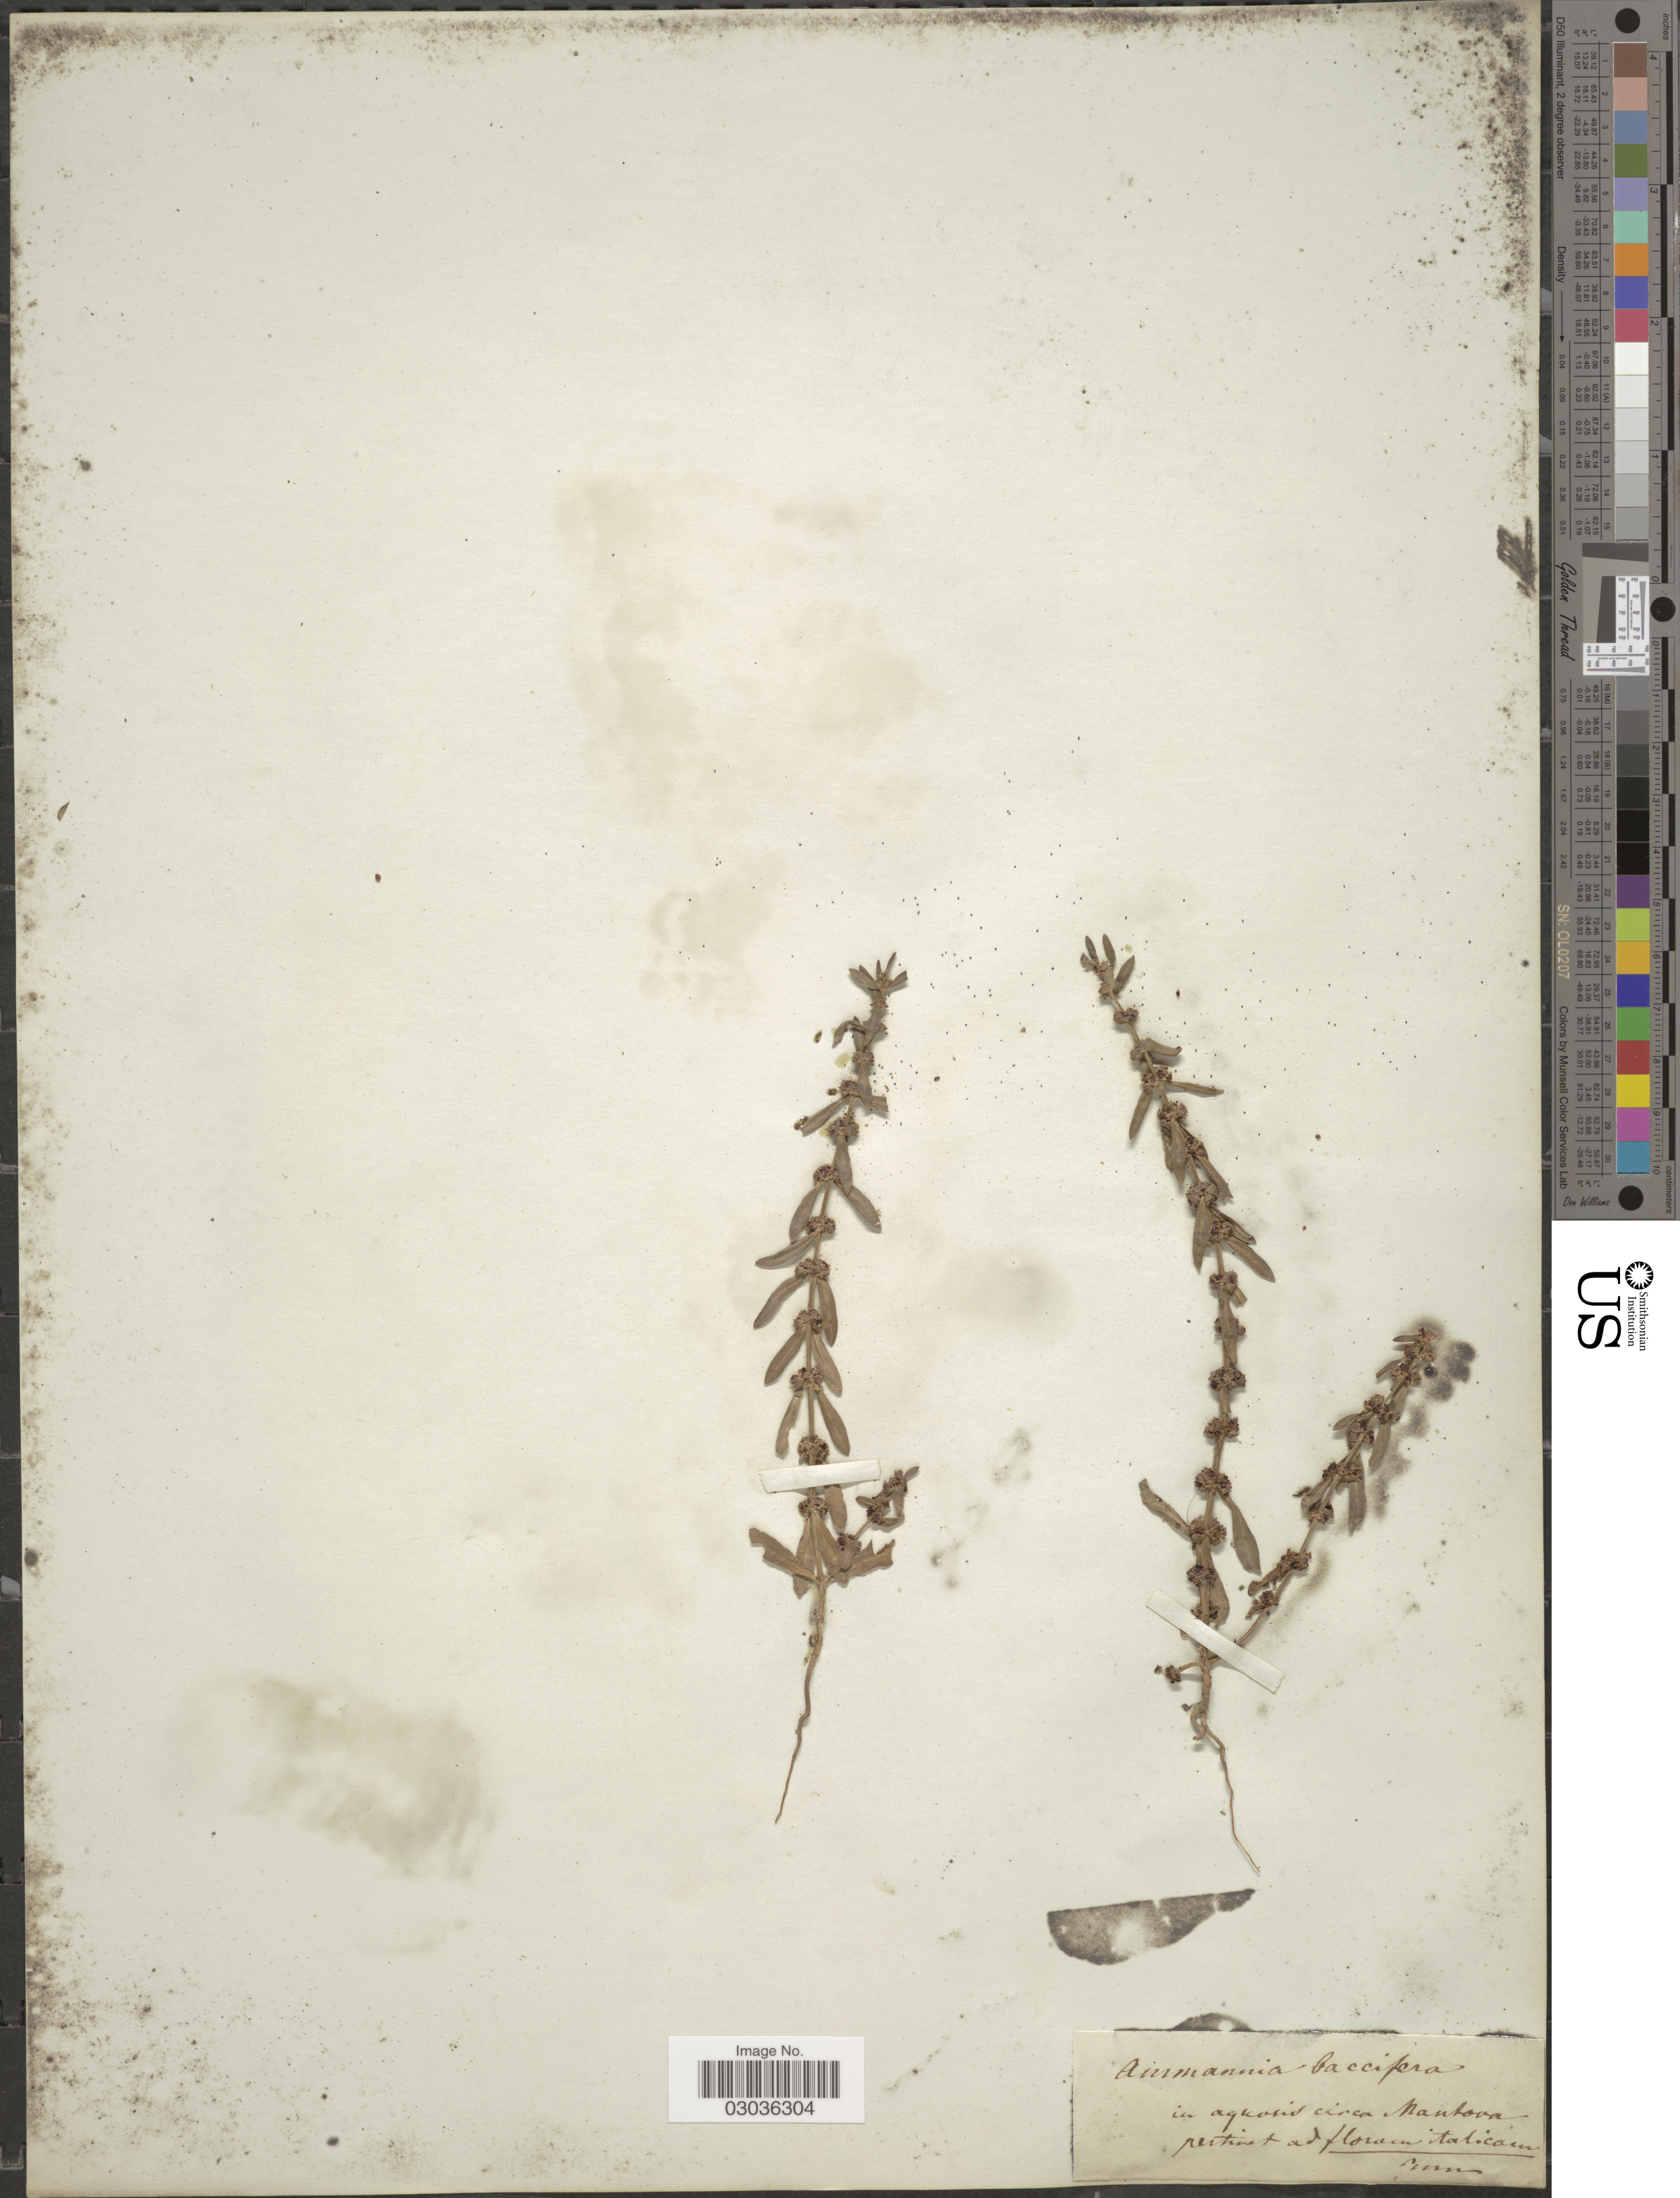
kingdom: Plantae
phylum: Tracheophyta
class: Magnoliopsida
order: Myrtales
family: Lythraceae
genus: Ammannia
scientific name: Ammannia baccifera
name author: L.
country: Italy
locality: In agrosis circa Mantova.